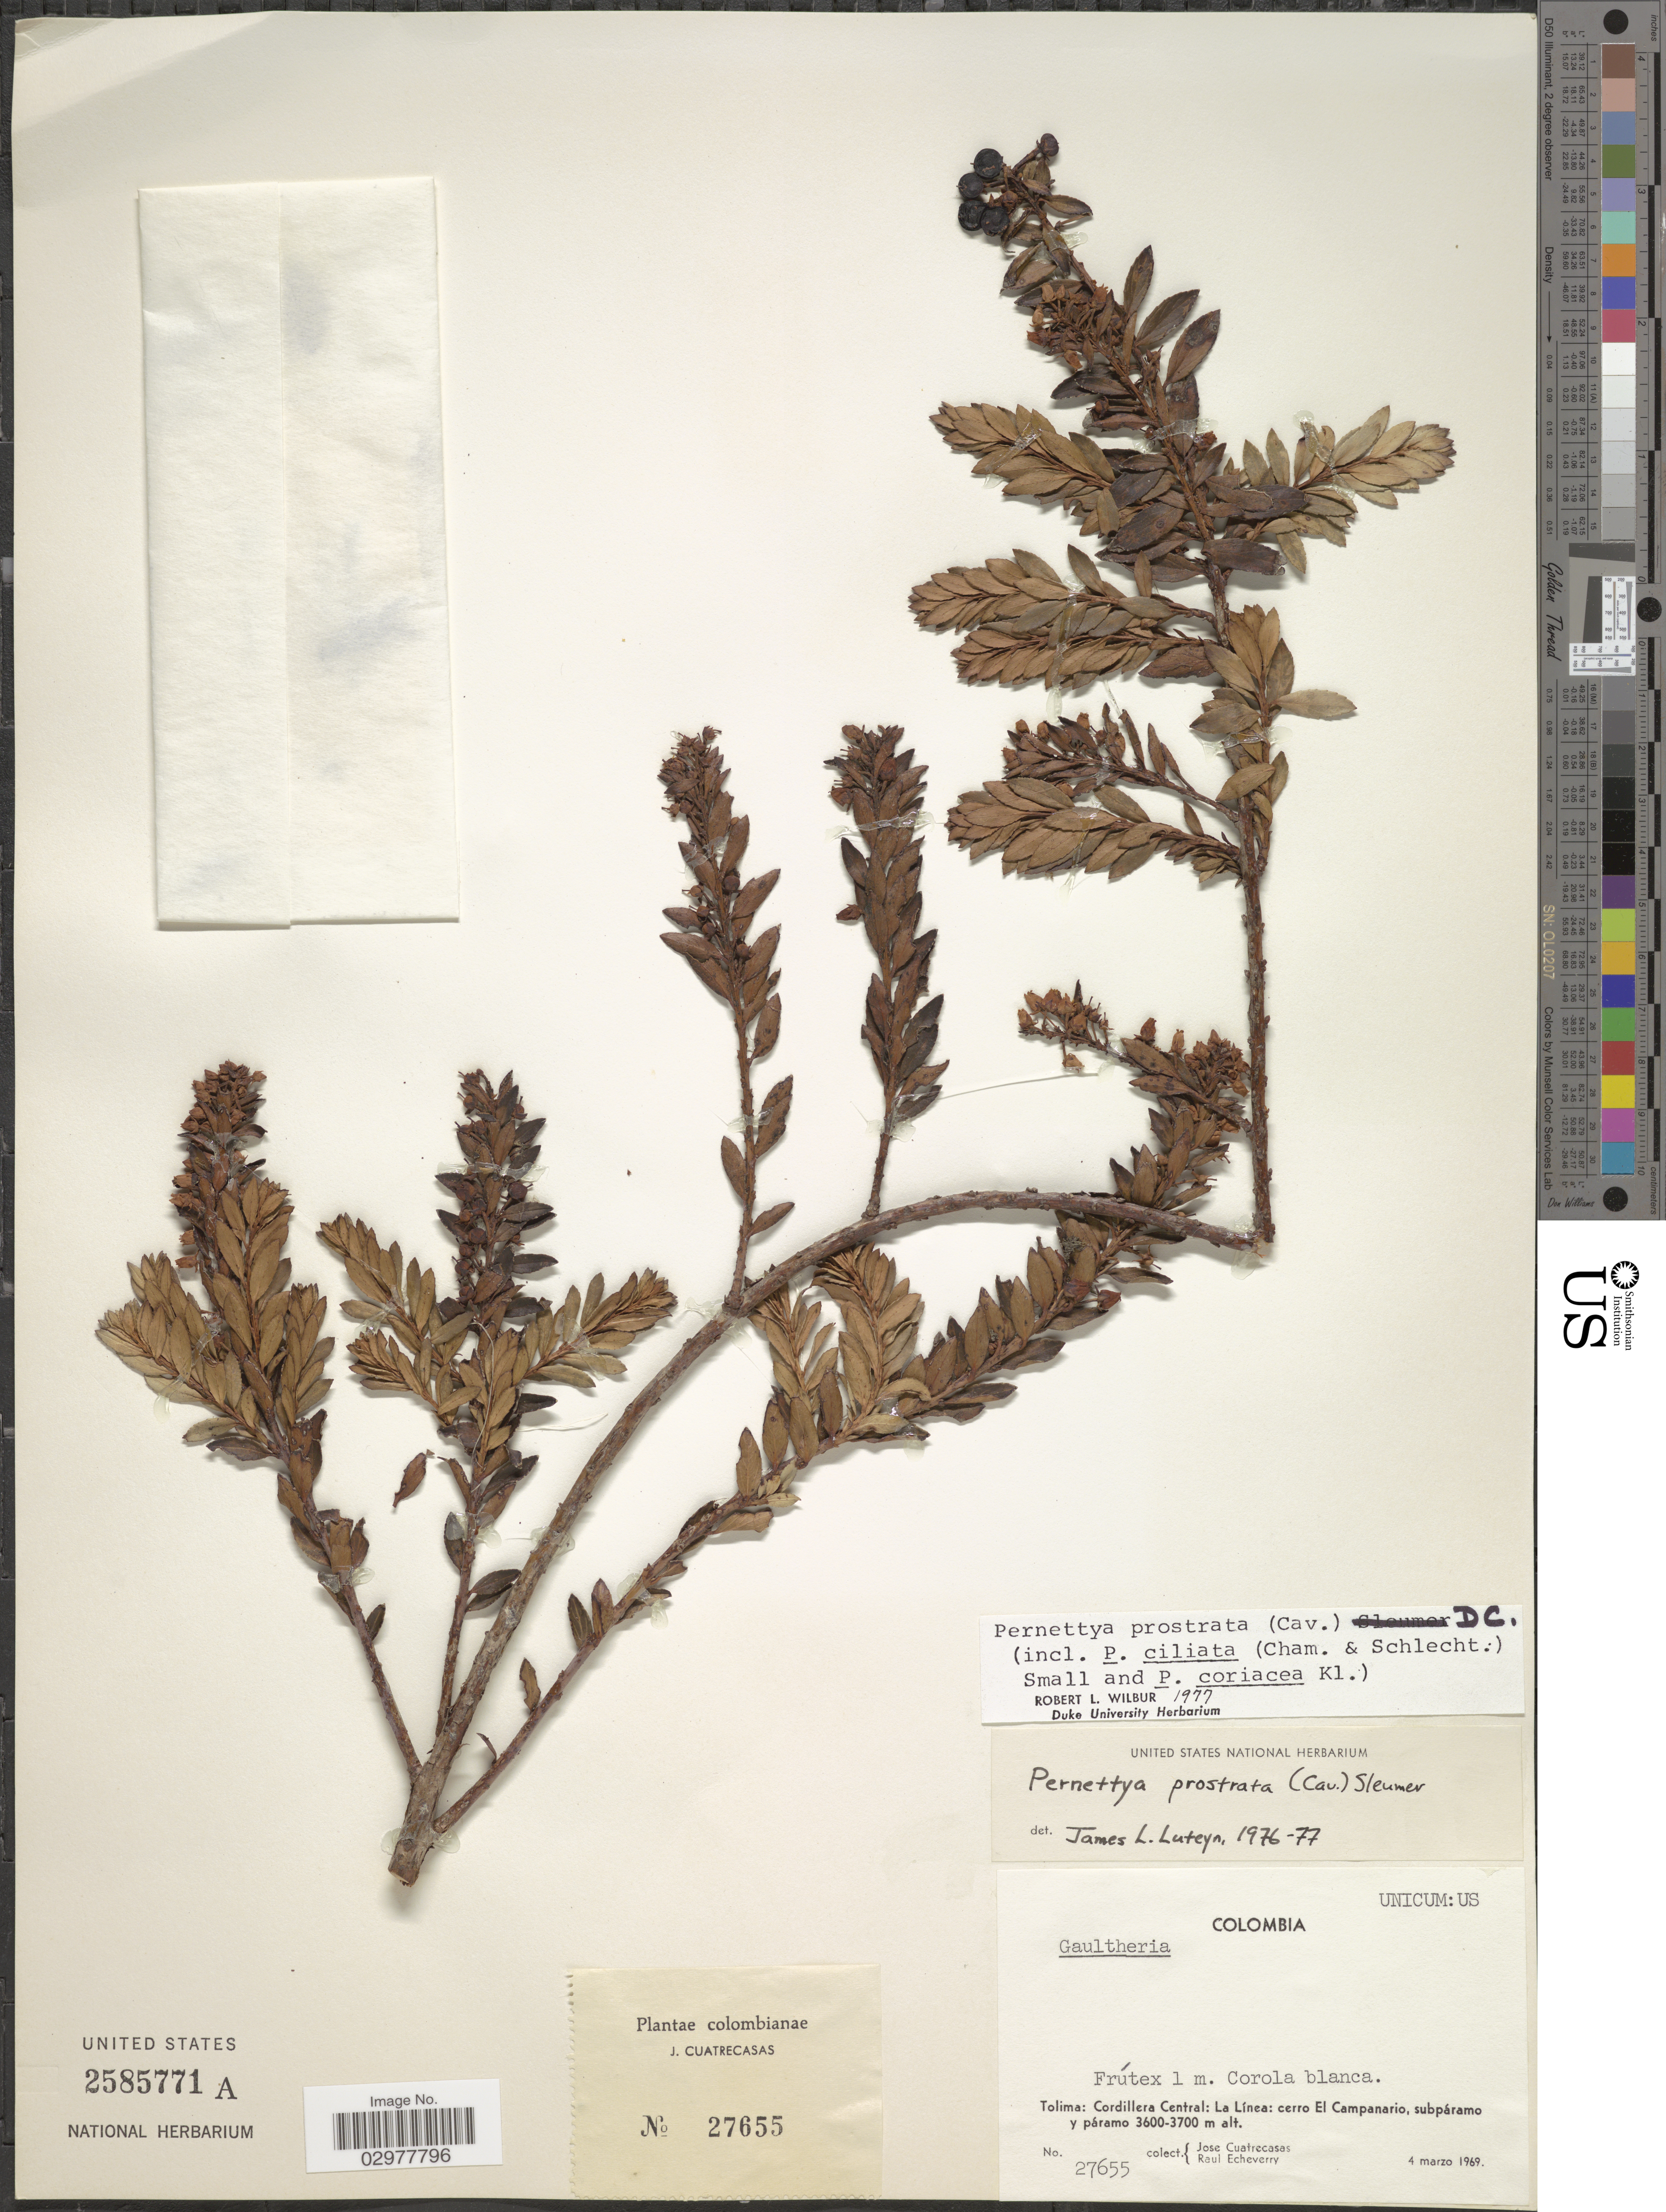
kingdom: Plantae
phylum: Tracheophyta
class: Magnoliopsida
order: Ericales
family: Ericaceae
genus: Pernettya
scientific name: Pernettya prostrata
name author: (Cav.) DC.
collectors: J. Cuatrecasas & R. Echeverry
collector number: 27655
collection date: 1969-03-04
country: Colombia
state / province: Tolima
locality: Cordillera Central: La Línea: cerro El Campanario.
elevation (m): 3600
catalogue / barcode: US 2585771A